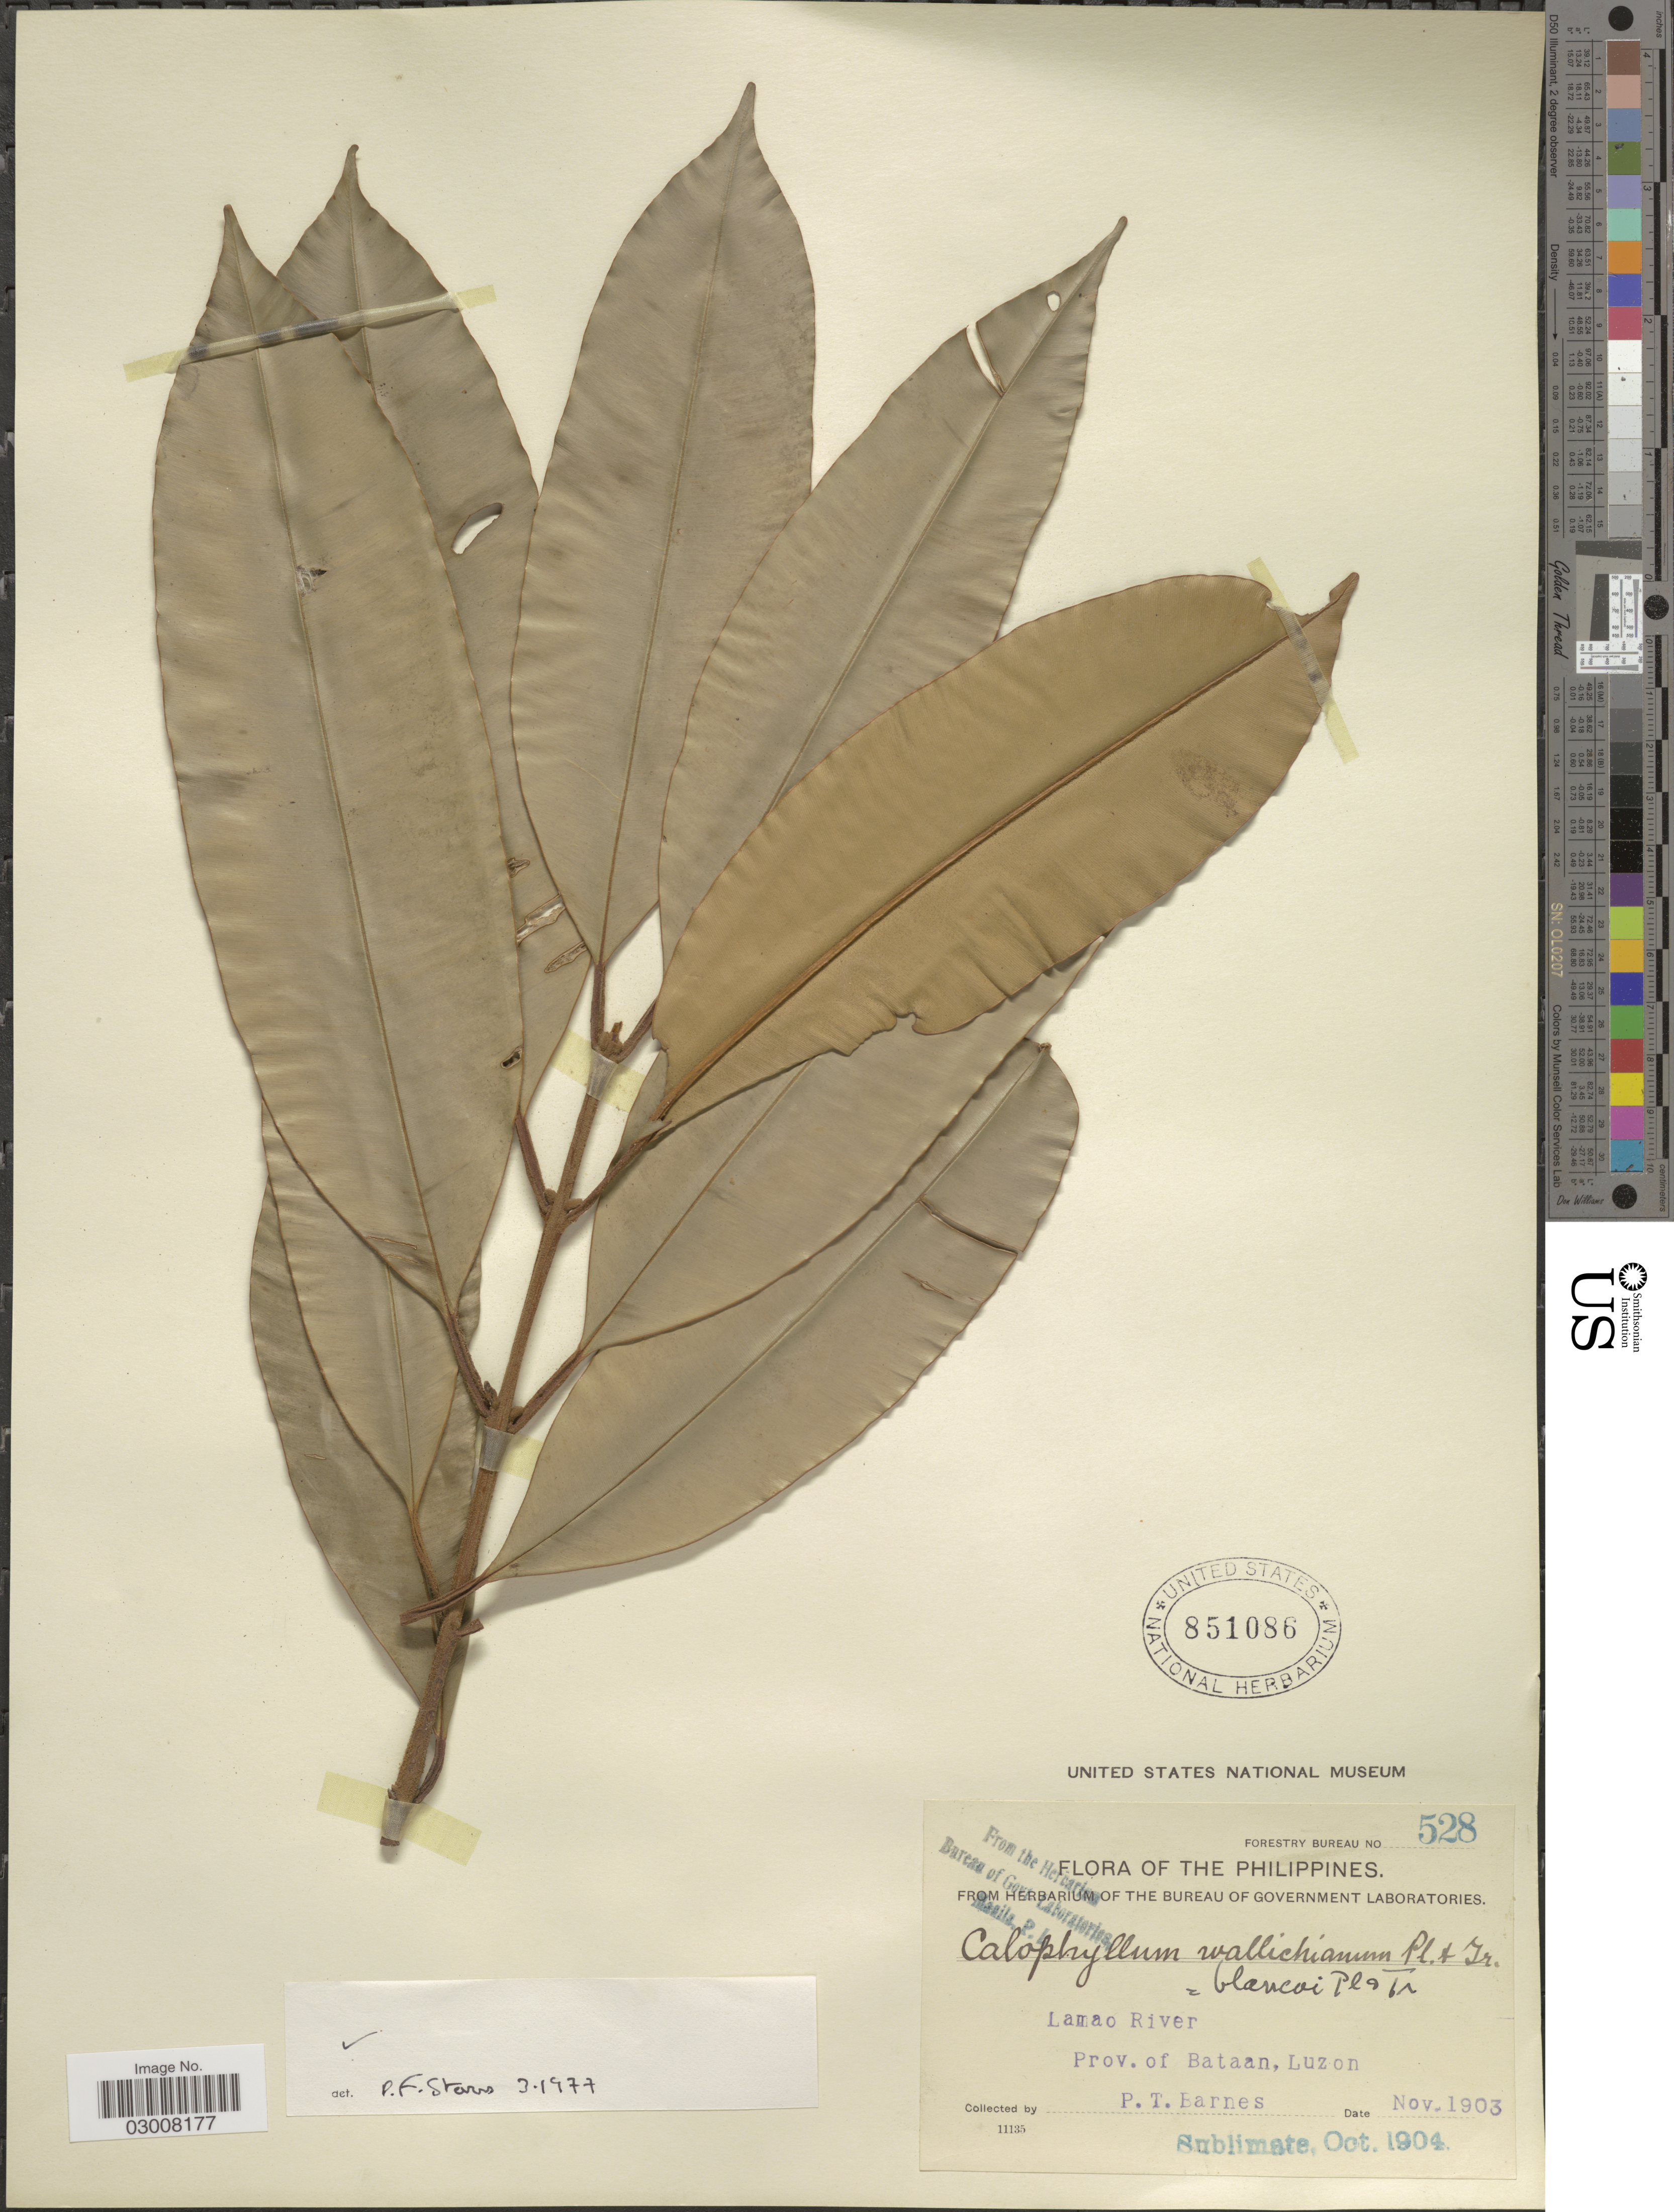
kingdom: Plantae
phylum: Tracheophyta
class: Magnoliopsida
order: Malpighiales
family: Calophyllaceae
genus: Calophyllum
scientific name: Calophyllum blancoi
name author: Planch. & Triana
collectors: P. Barnes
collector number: Forestry Bureau 528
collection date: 1903-11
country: Philippines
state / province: Central Luzon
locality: Lamao River, Prov. of Bataan, Luzon.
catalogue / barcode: US 851086